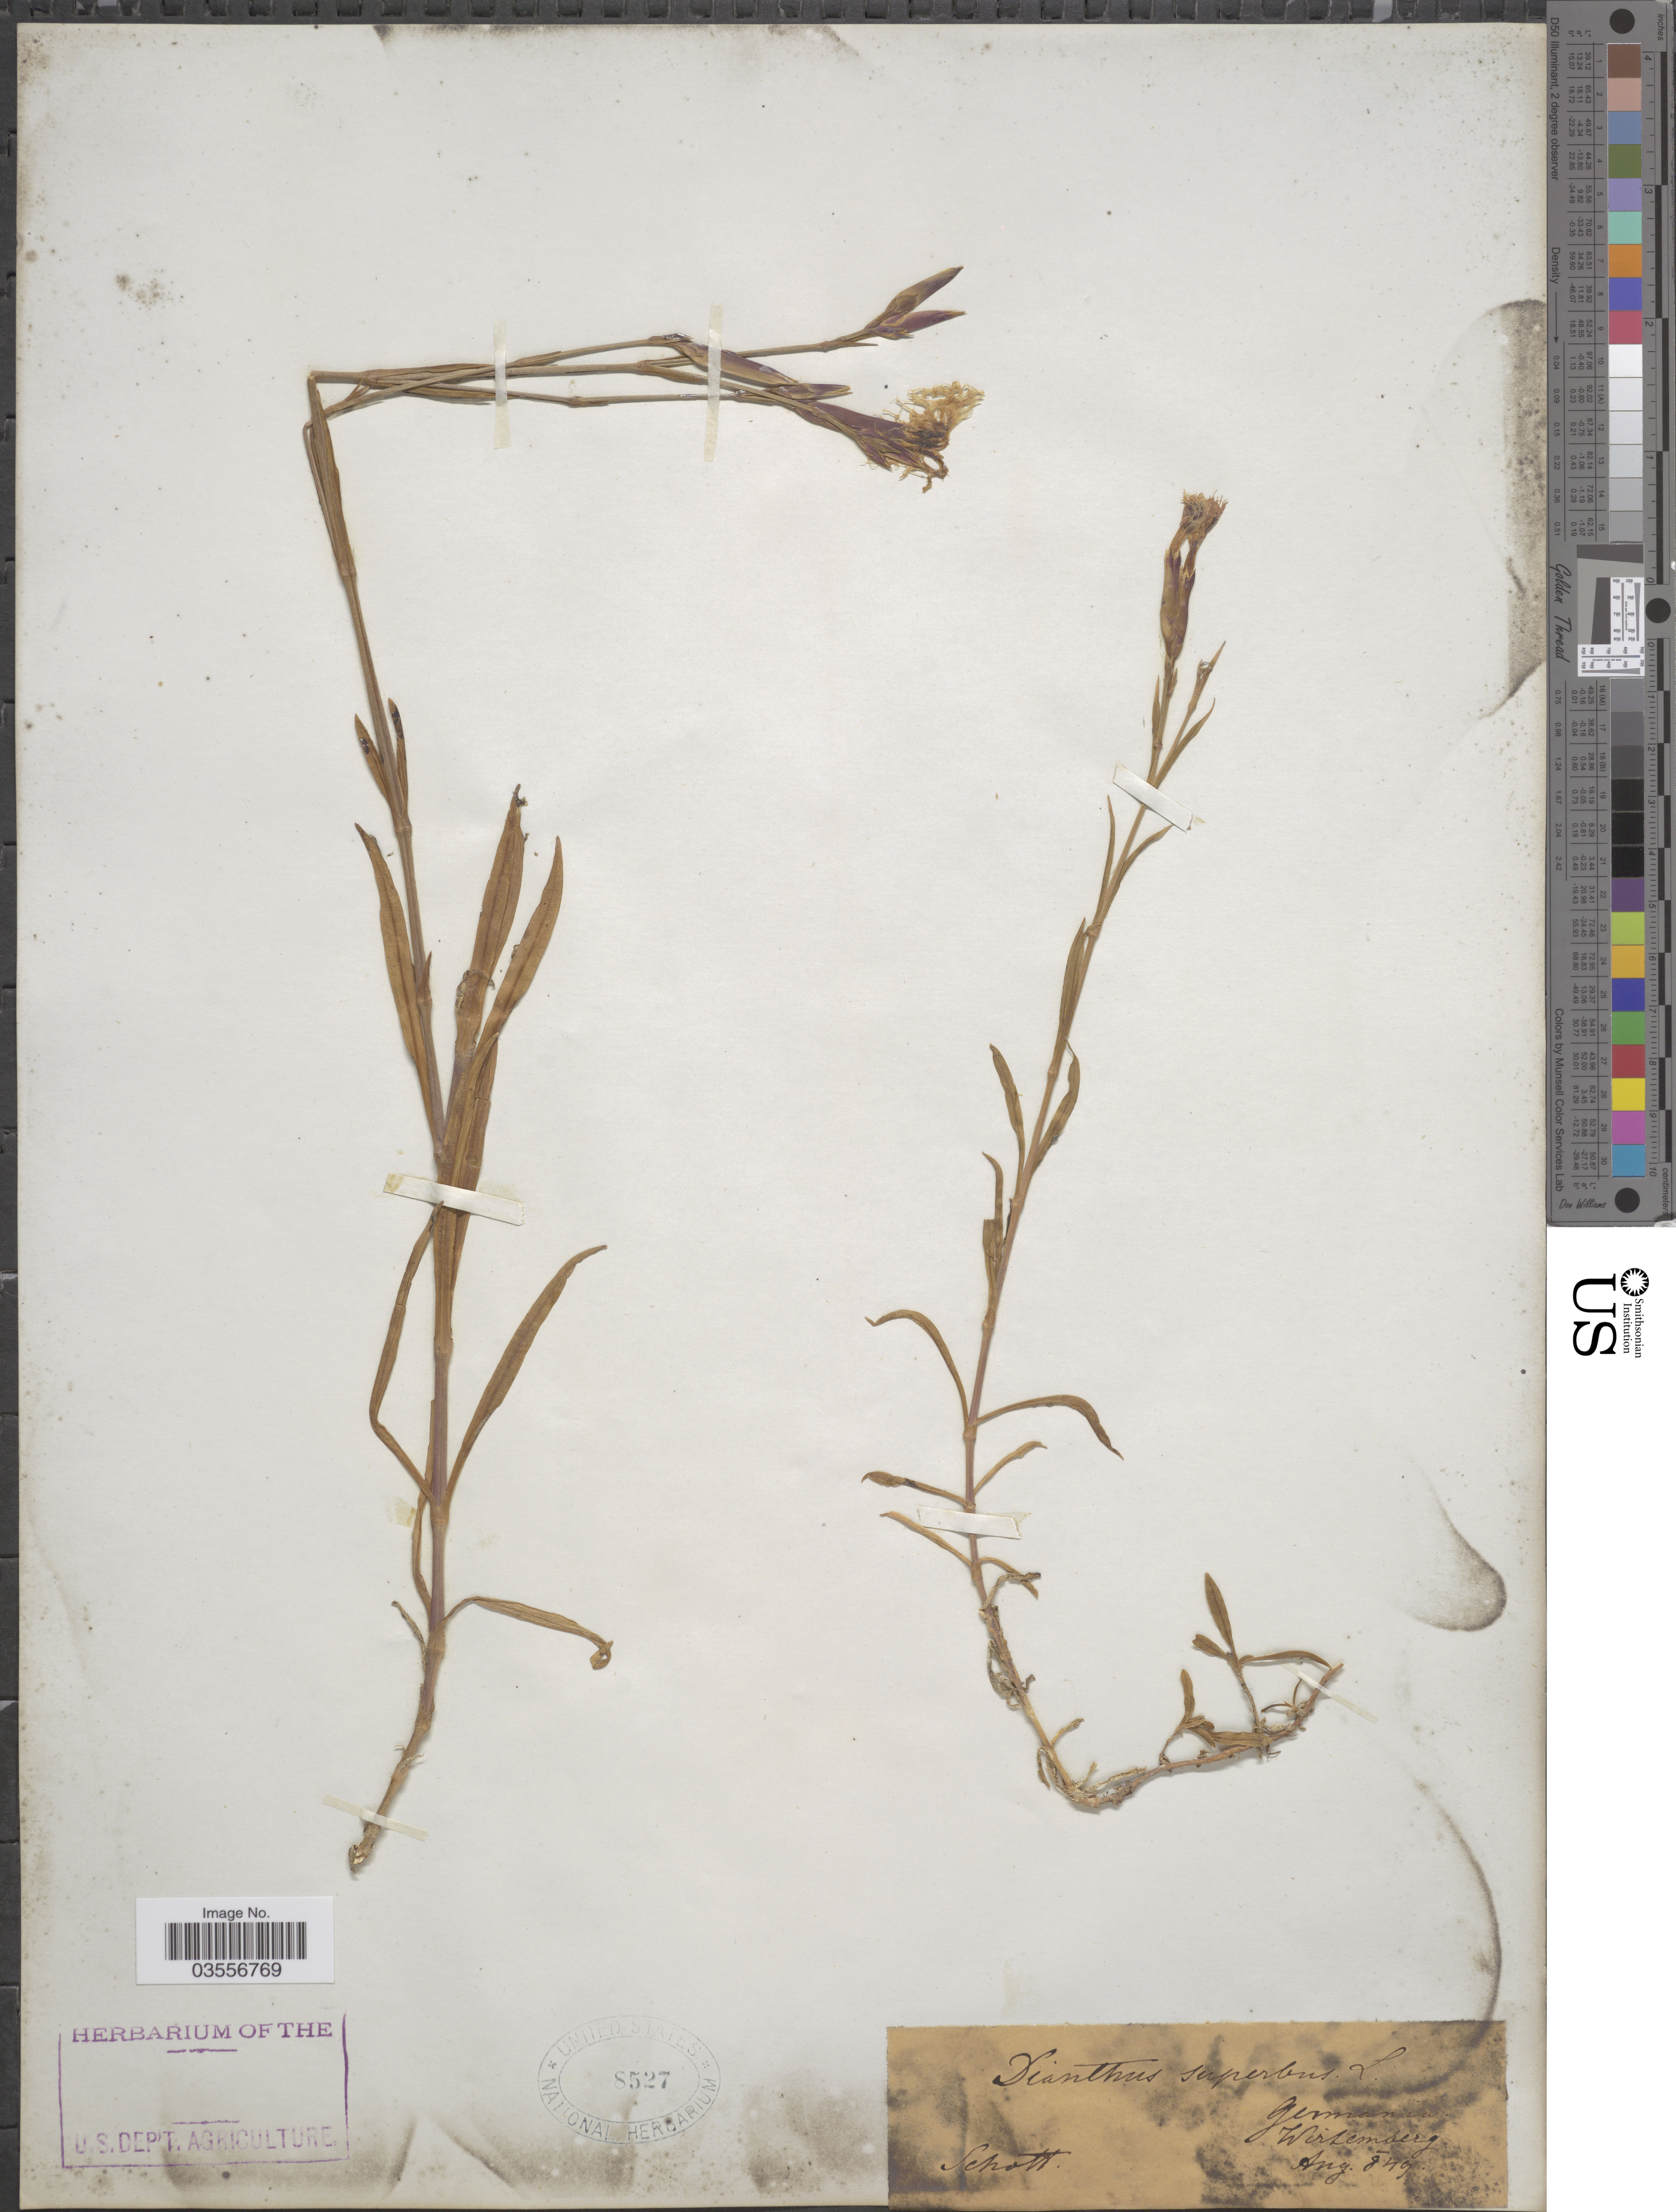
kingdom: Plantae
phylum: Tracheophyta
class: Magnoliopsida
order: Caryophyllales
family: Caryophyllaceae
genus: Dianthus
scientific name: Dianthus superbus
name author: L.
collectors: Schott, --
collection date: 1849-08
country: Germany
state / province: Baden-Württemberg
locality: Wirtemberg.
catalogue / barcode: US 8527